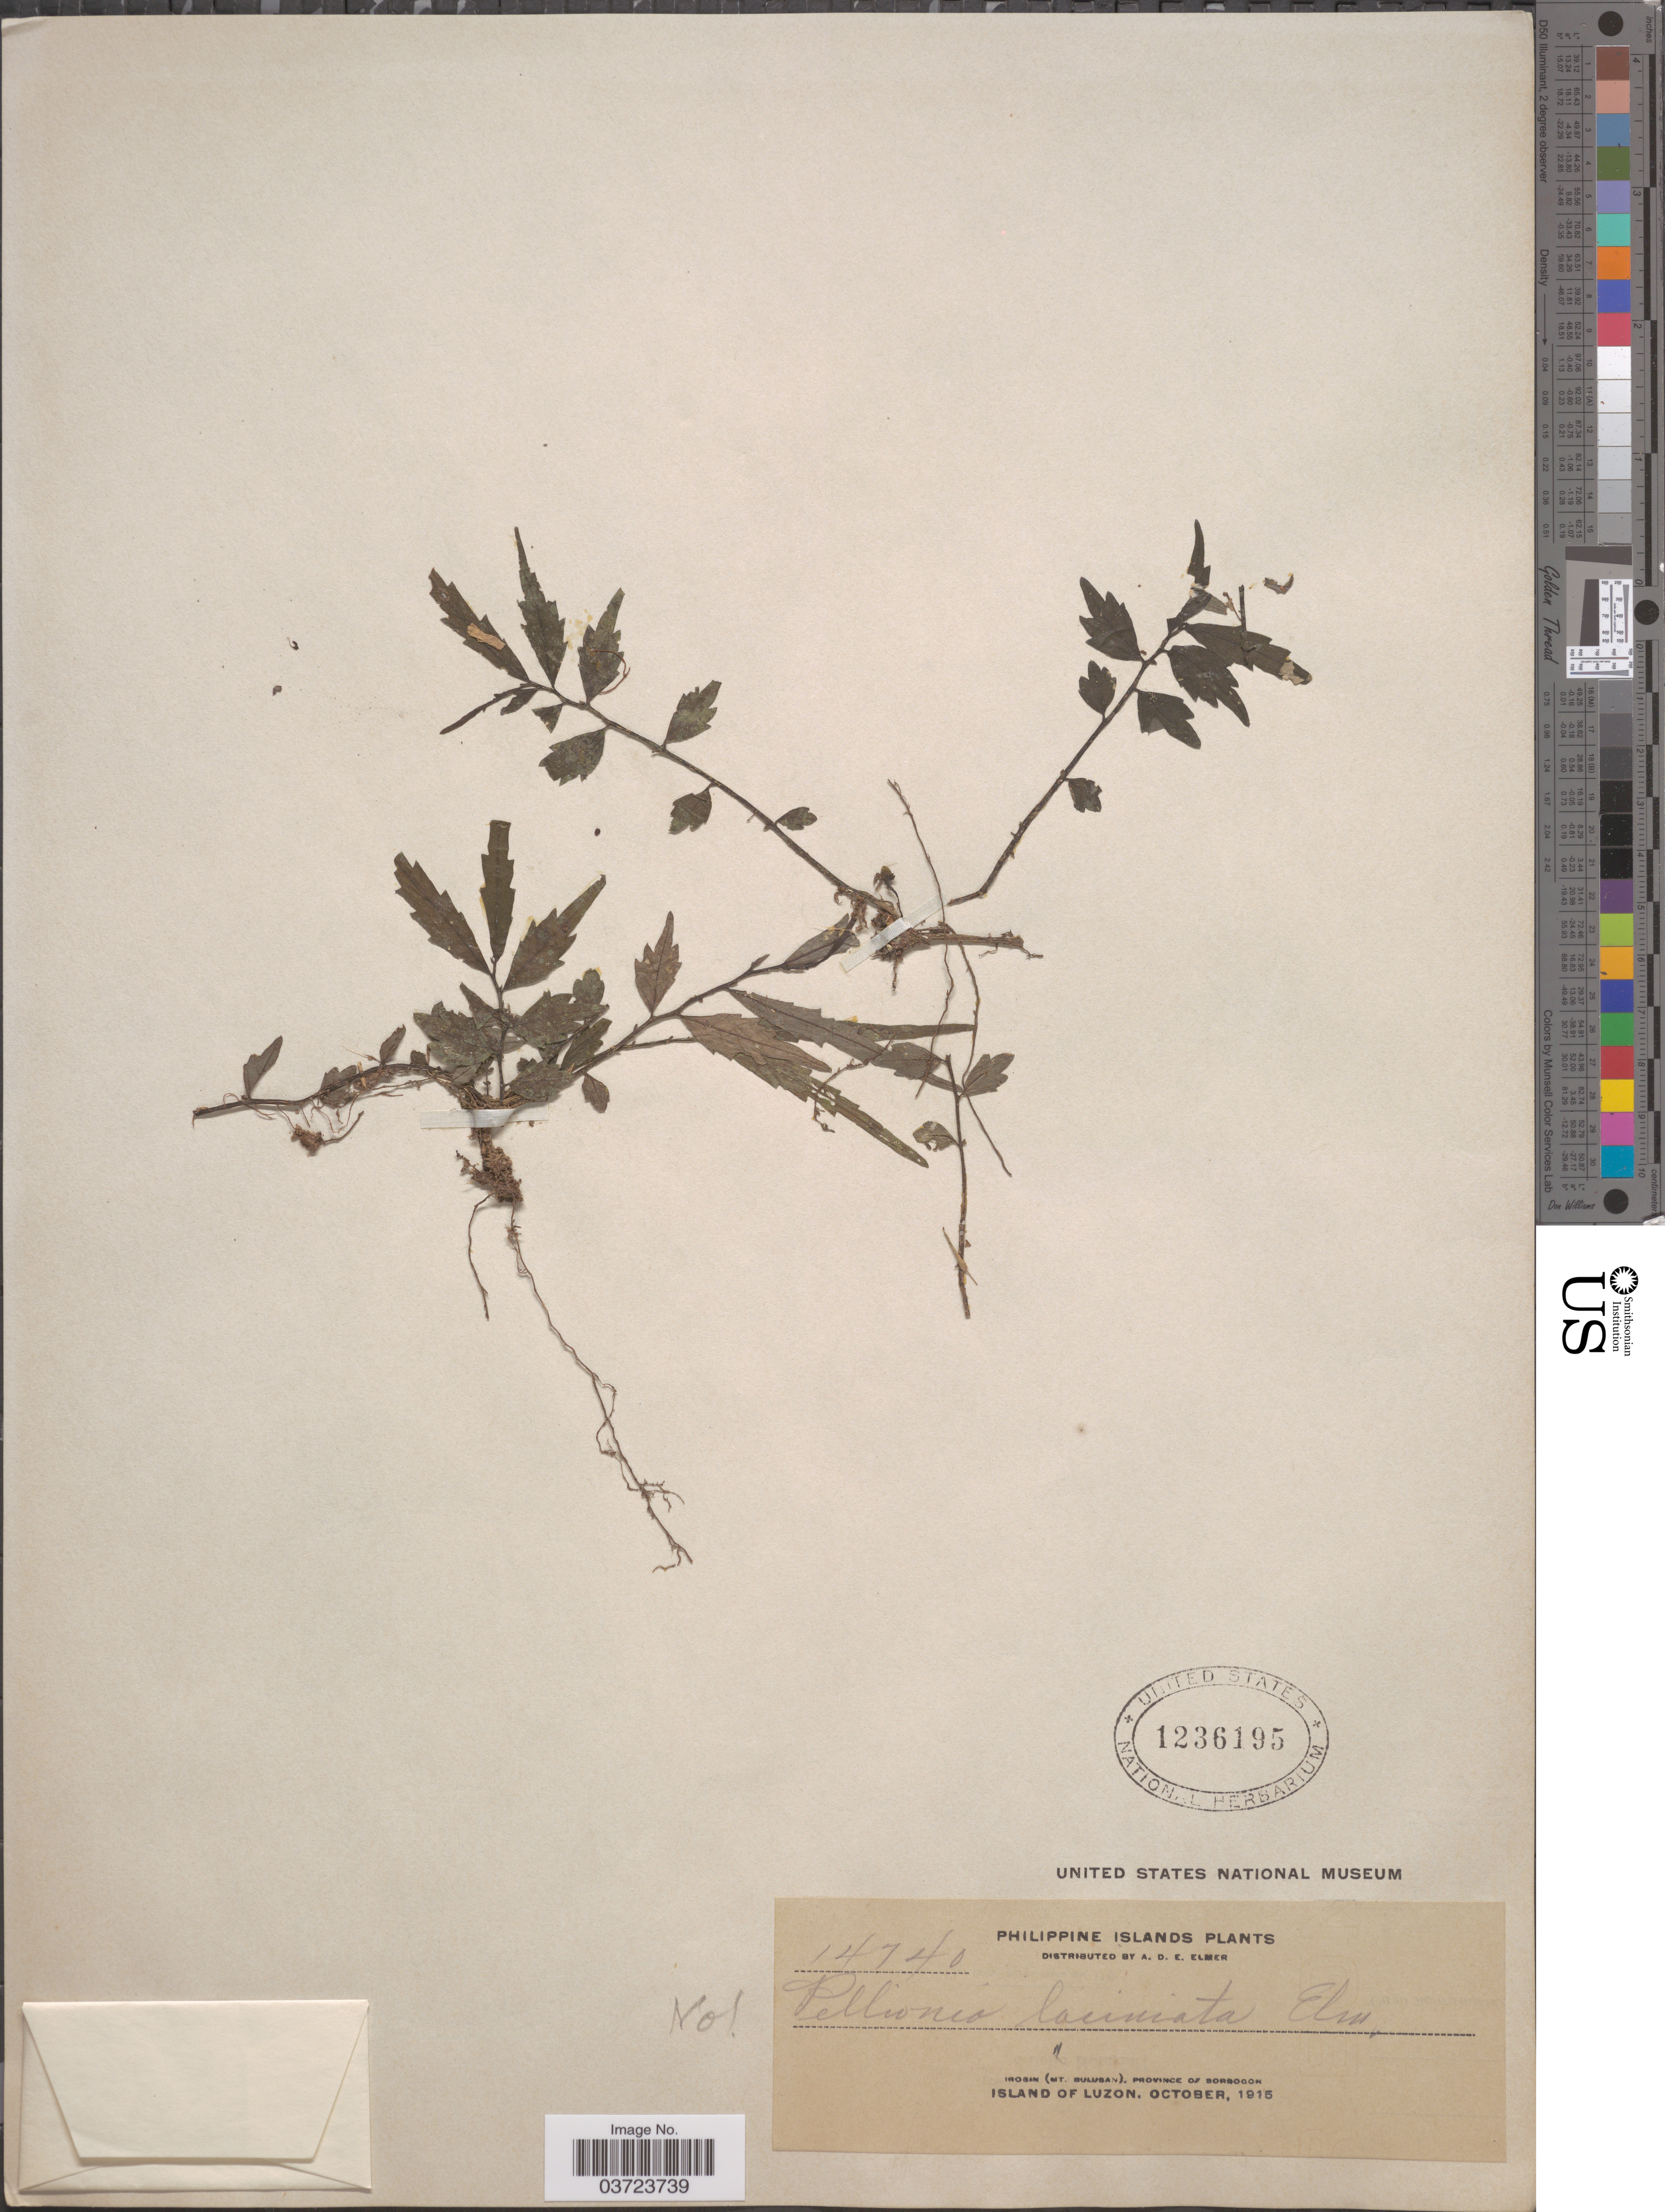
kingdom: Plantae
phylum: Tracheophyta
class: Magnoliopsida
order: Rosales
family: Urticaceae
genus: Elatostema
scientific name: Elatostema laciniatum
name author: Elmer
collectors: A. D. E. Elmer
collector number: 14740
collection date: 1915-10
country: Philippines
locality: Philippine Islands. Irosin (Mt. Bulusan), Province of Sorsogon, Island of Luzon.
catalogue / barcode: US 1236195